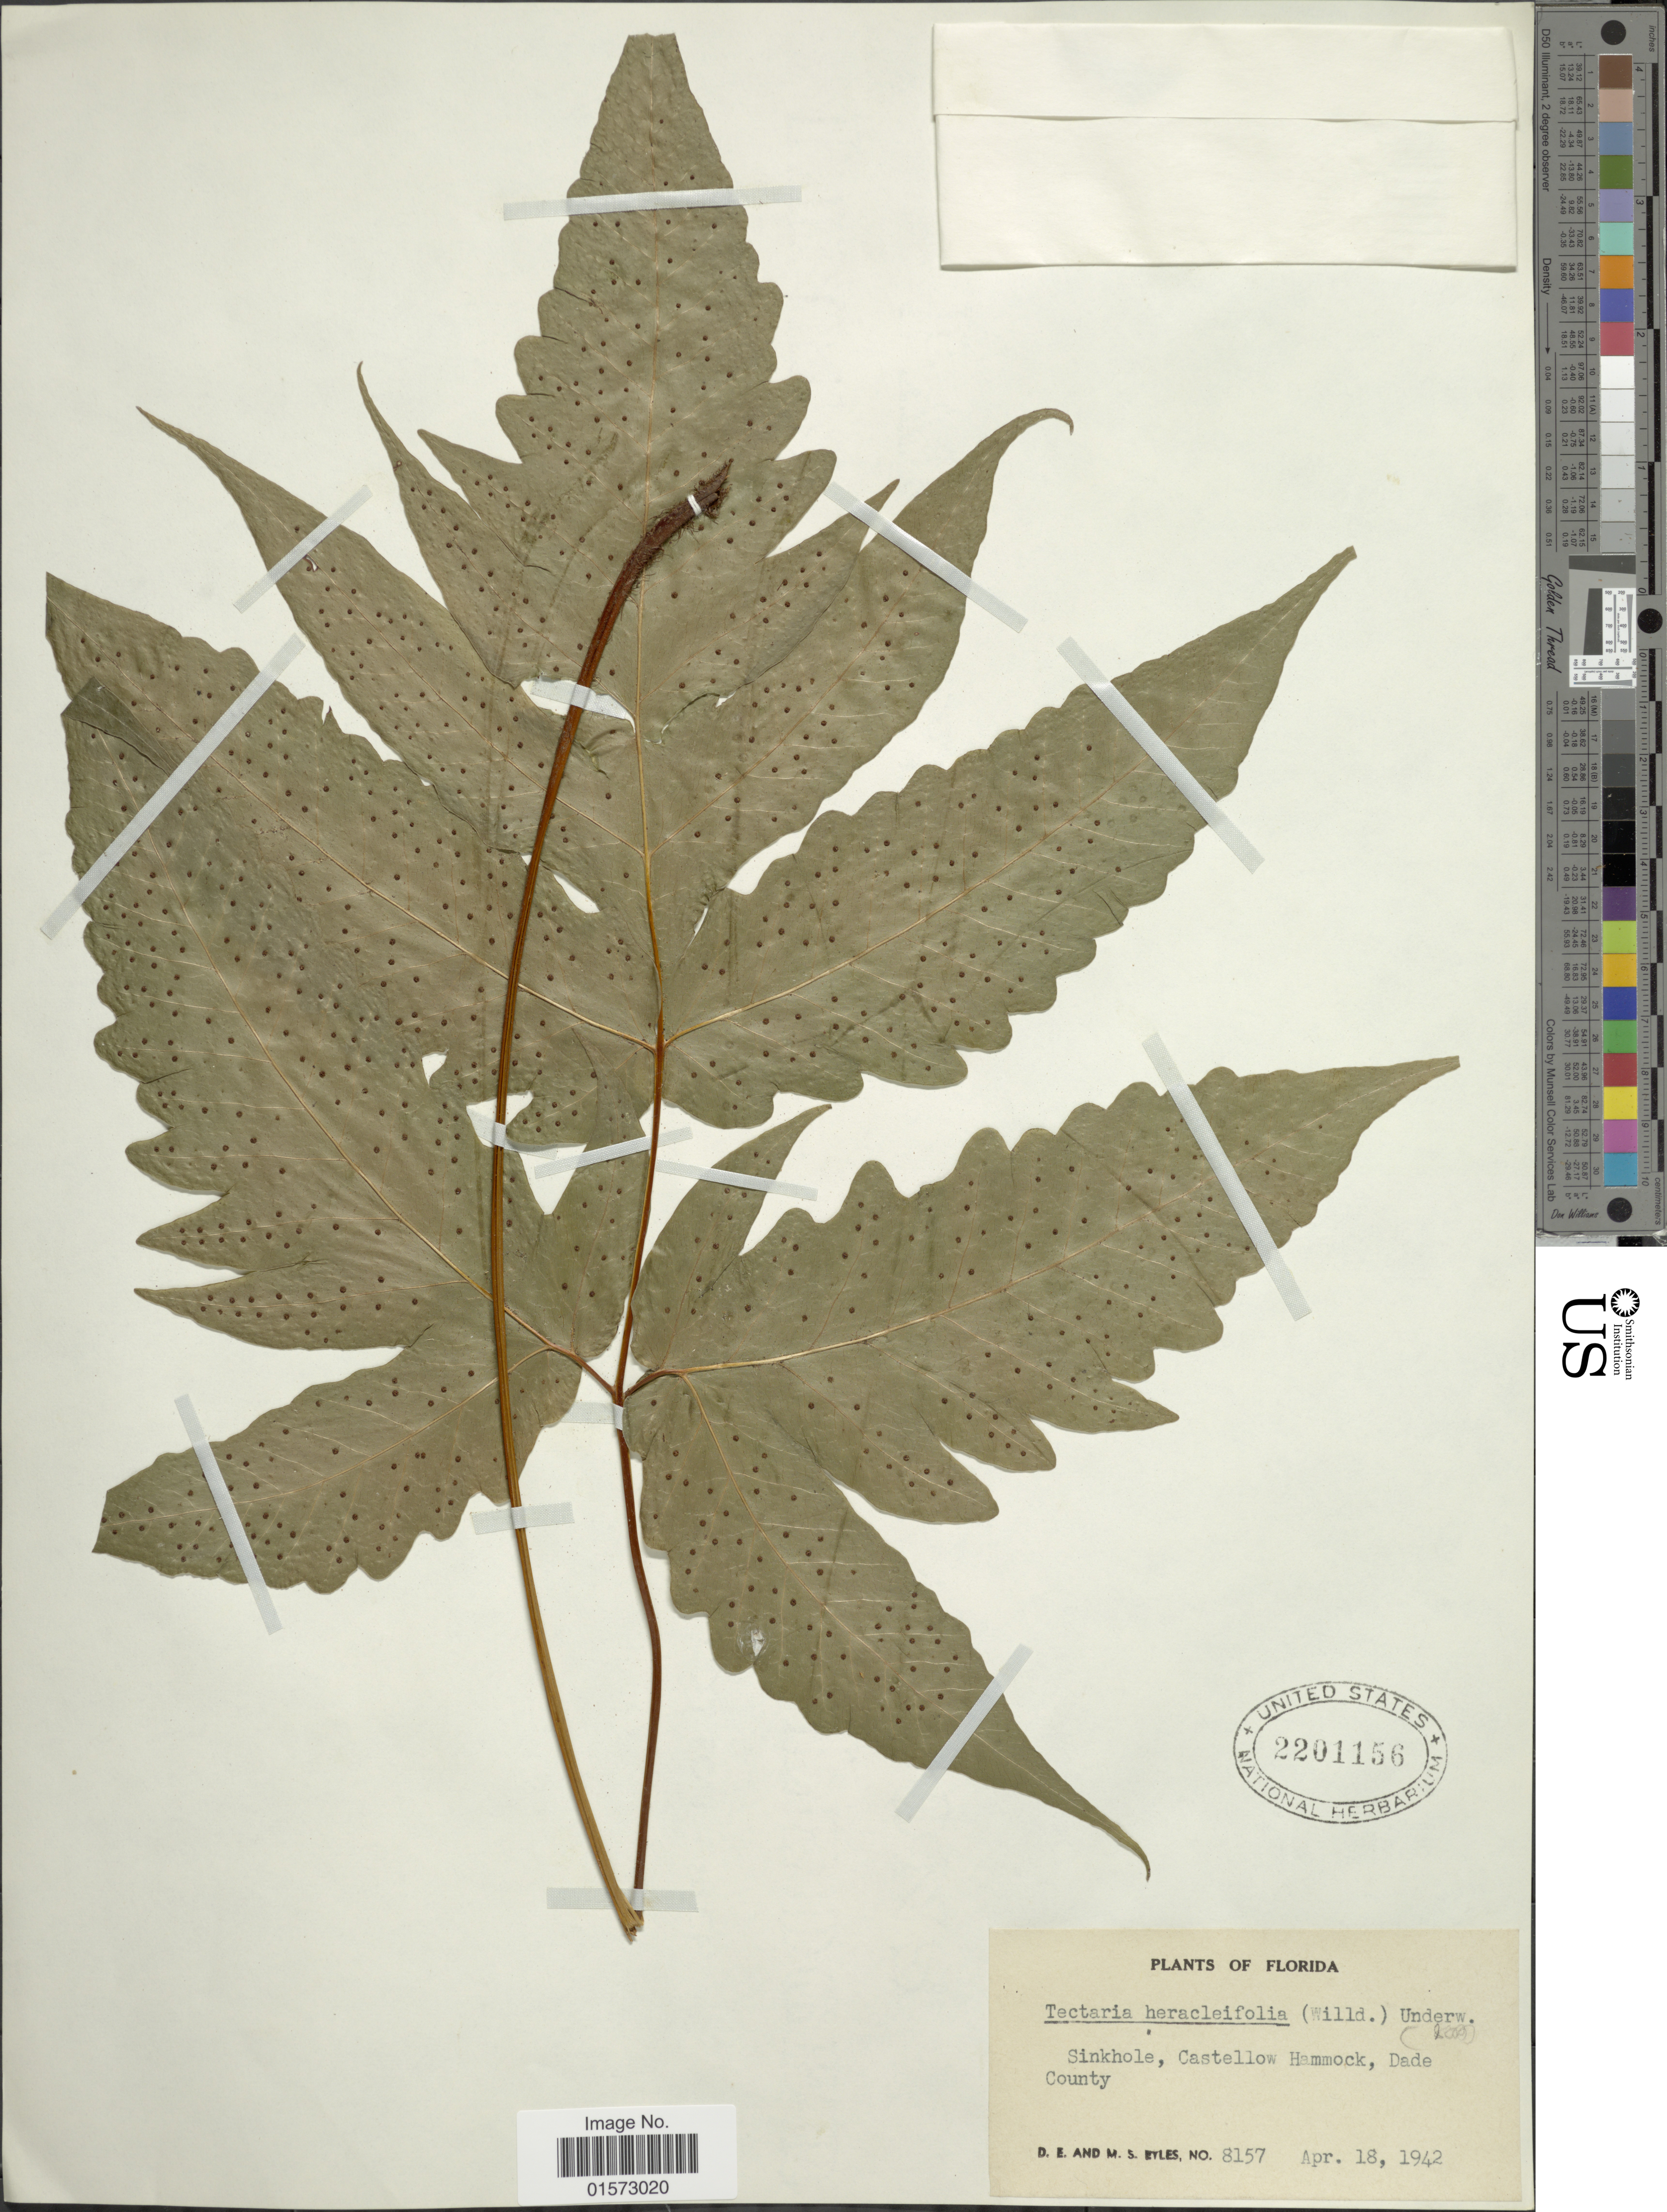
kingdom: Plantae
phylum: Tracheophyta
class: Polypodiopsida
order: Polypodiales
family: Tectariaceae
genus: Tectaria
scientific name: Tectaria heracleifolia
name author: (Willd.) Underw.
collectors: D. Eyles & M. Eyles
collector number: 8157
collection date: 1942-04-18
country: United States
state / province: Florida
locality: Sinkhole, Castellow Hammock, Dade County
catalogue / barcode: US 2201156